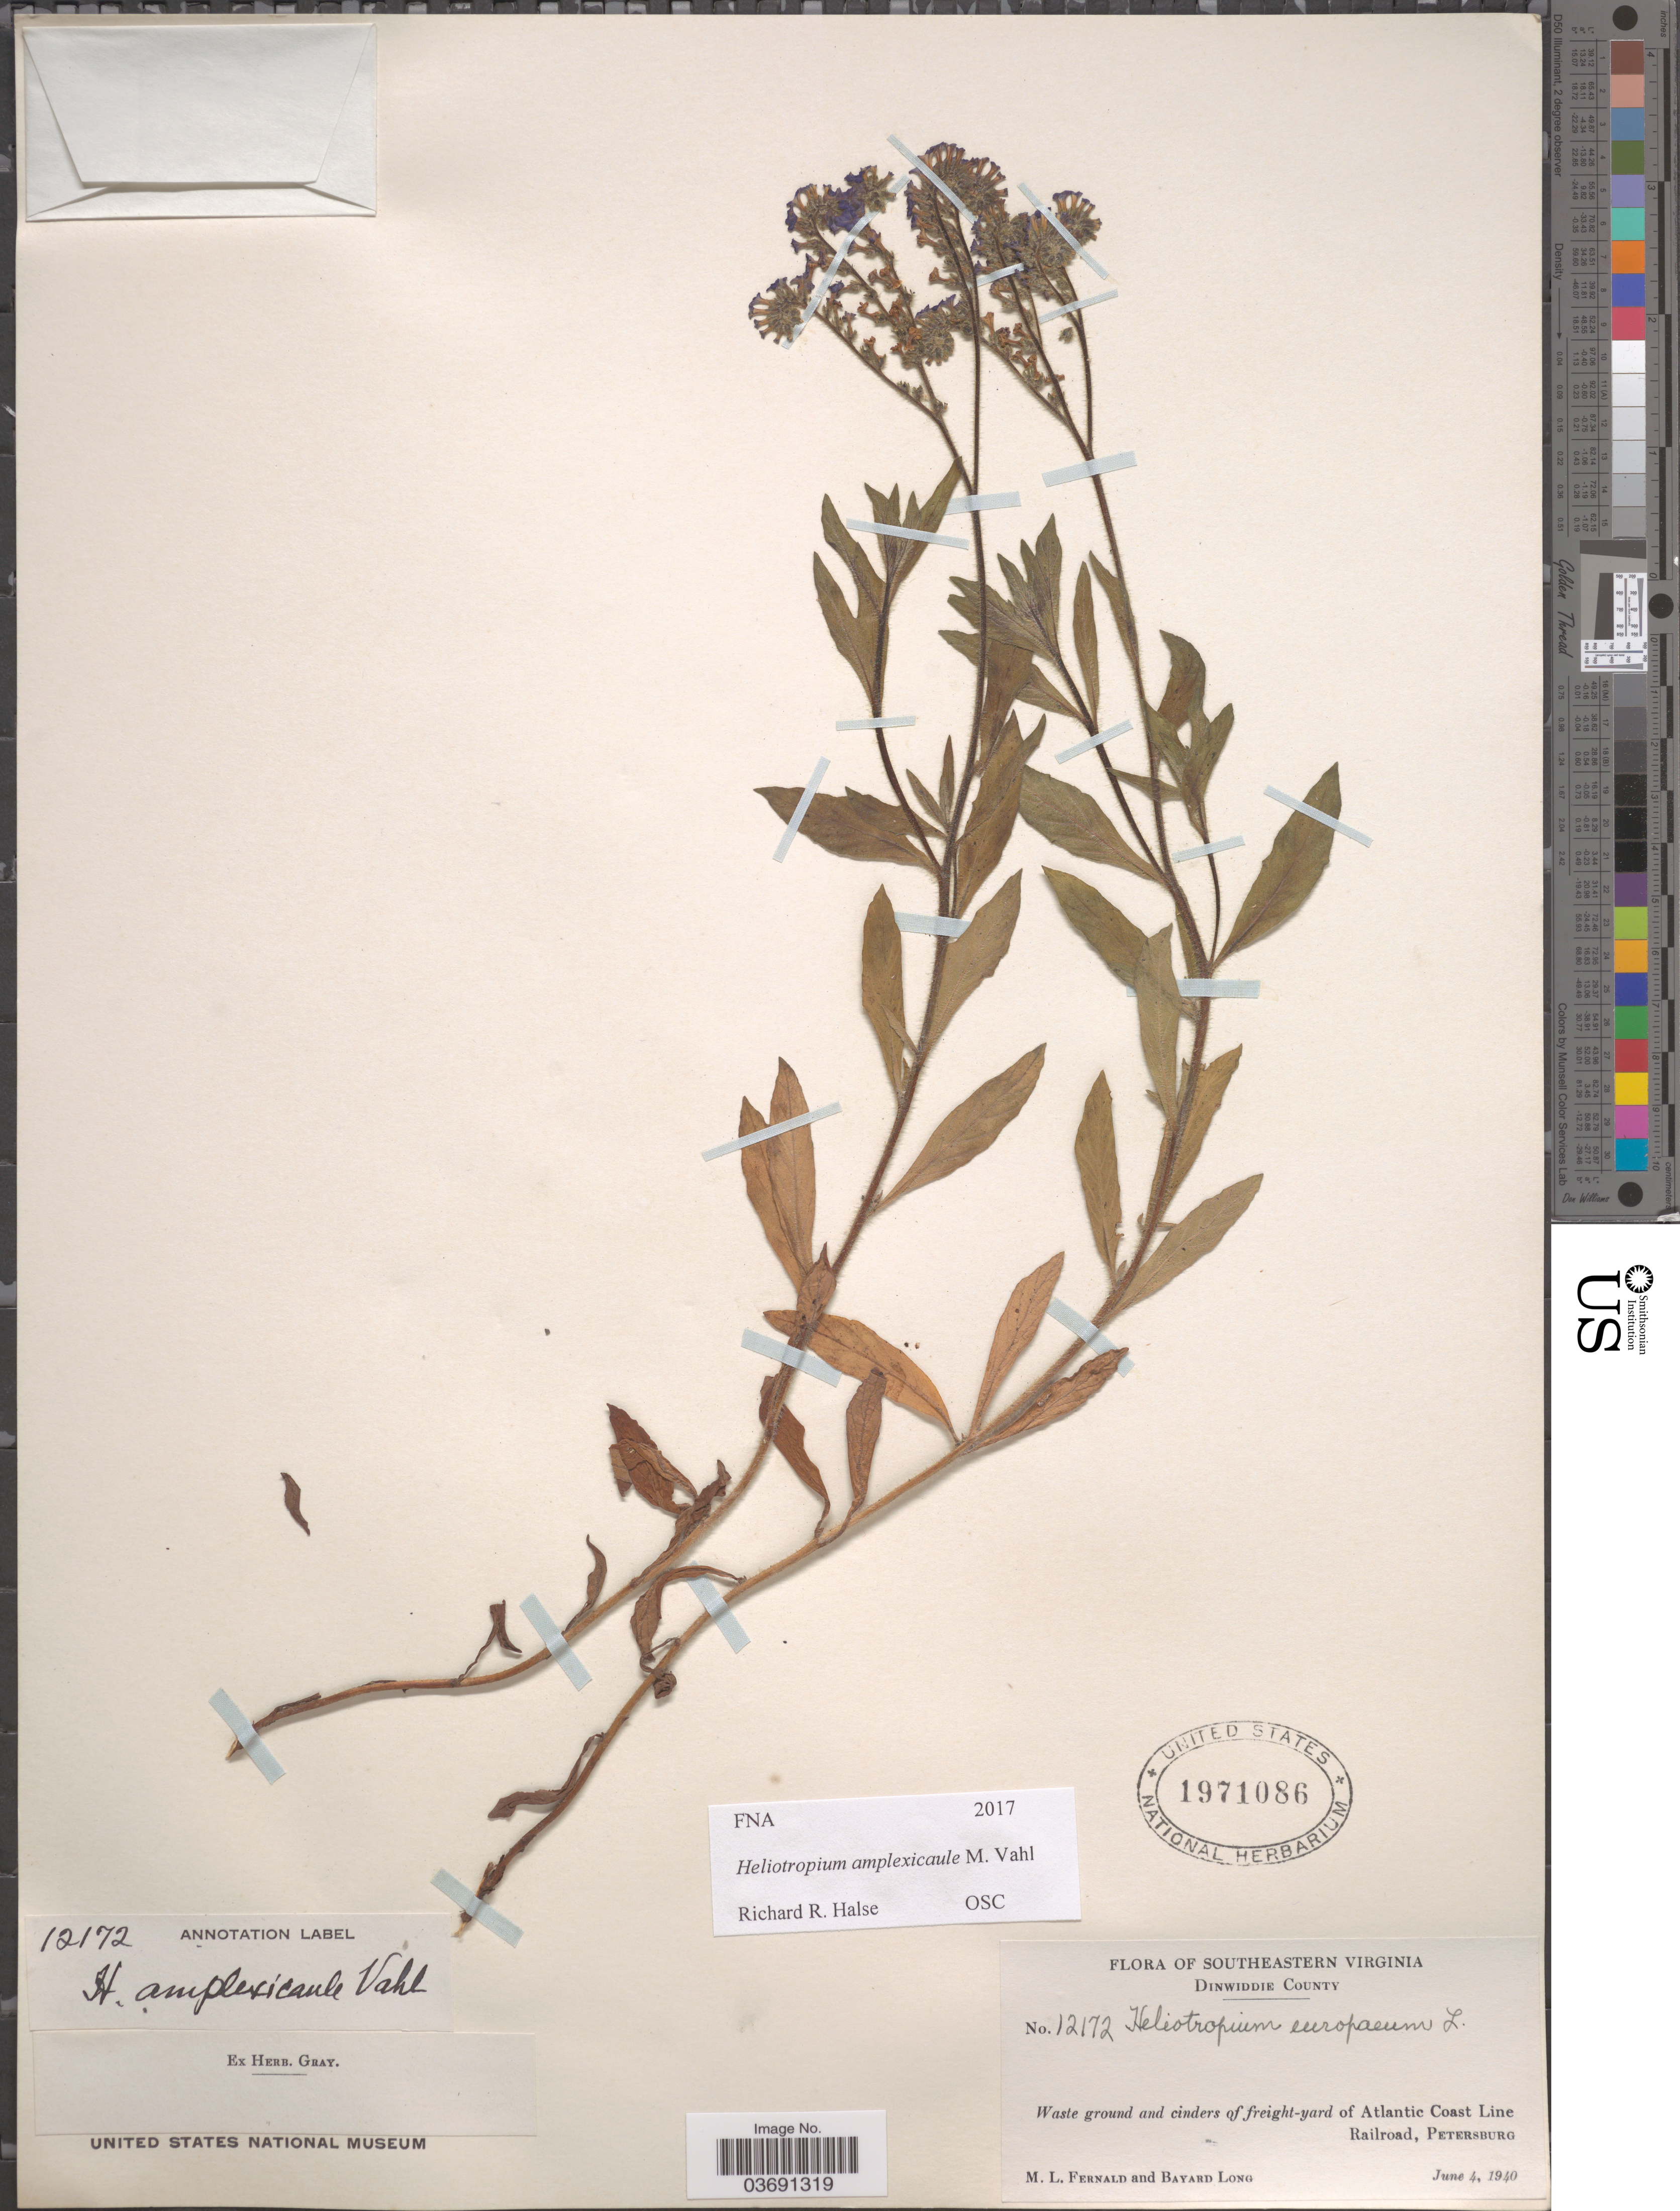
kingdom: Plantae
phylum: Tracheophyta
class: Magnoliopsida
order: Boraginales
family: Heliotropiaceae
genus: Heliotropium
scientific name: Heliotropium amplexicaule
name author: Vahl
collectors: M. L. Fernald & B. Long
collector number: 12172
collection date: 1940-06-04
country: United States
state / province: Virginia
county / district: Dinwiddie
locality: Southeastern Virginia. Dinwiddie County. Waste ground and cinders of freight-yard of Atlantic Coast Line Railroad, Petersburg.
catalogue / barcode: US 1971086